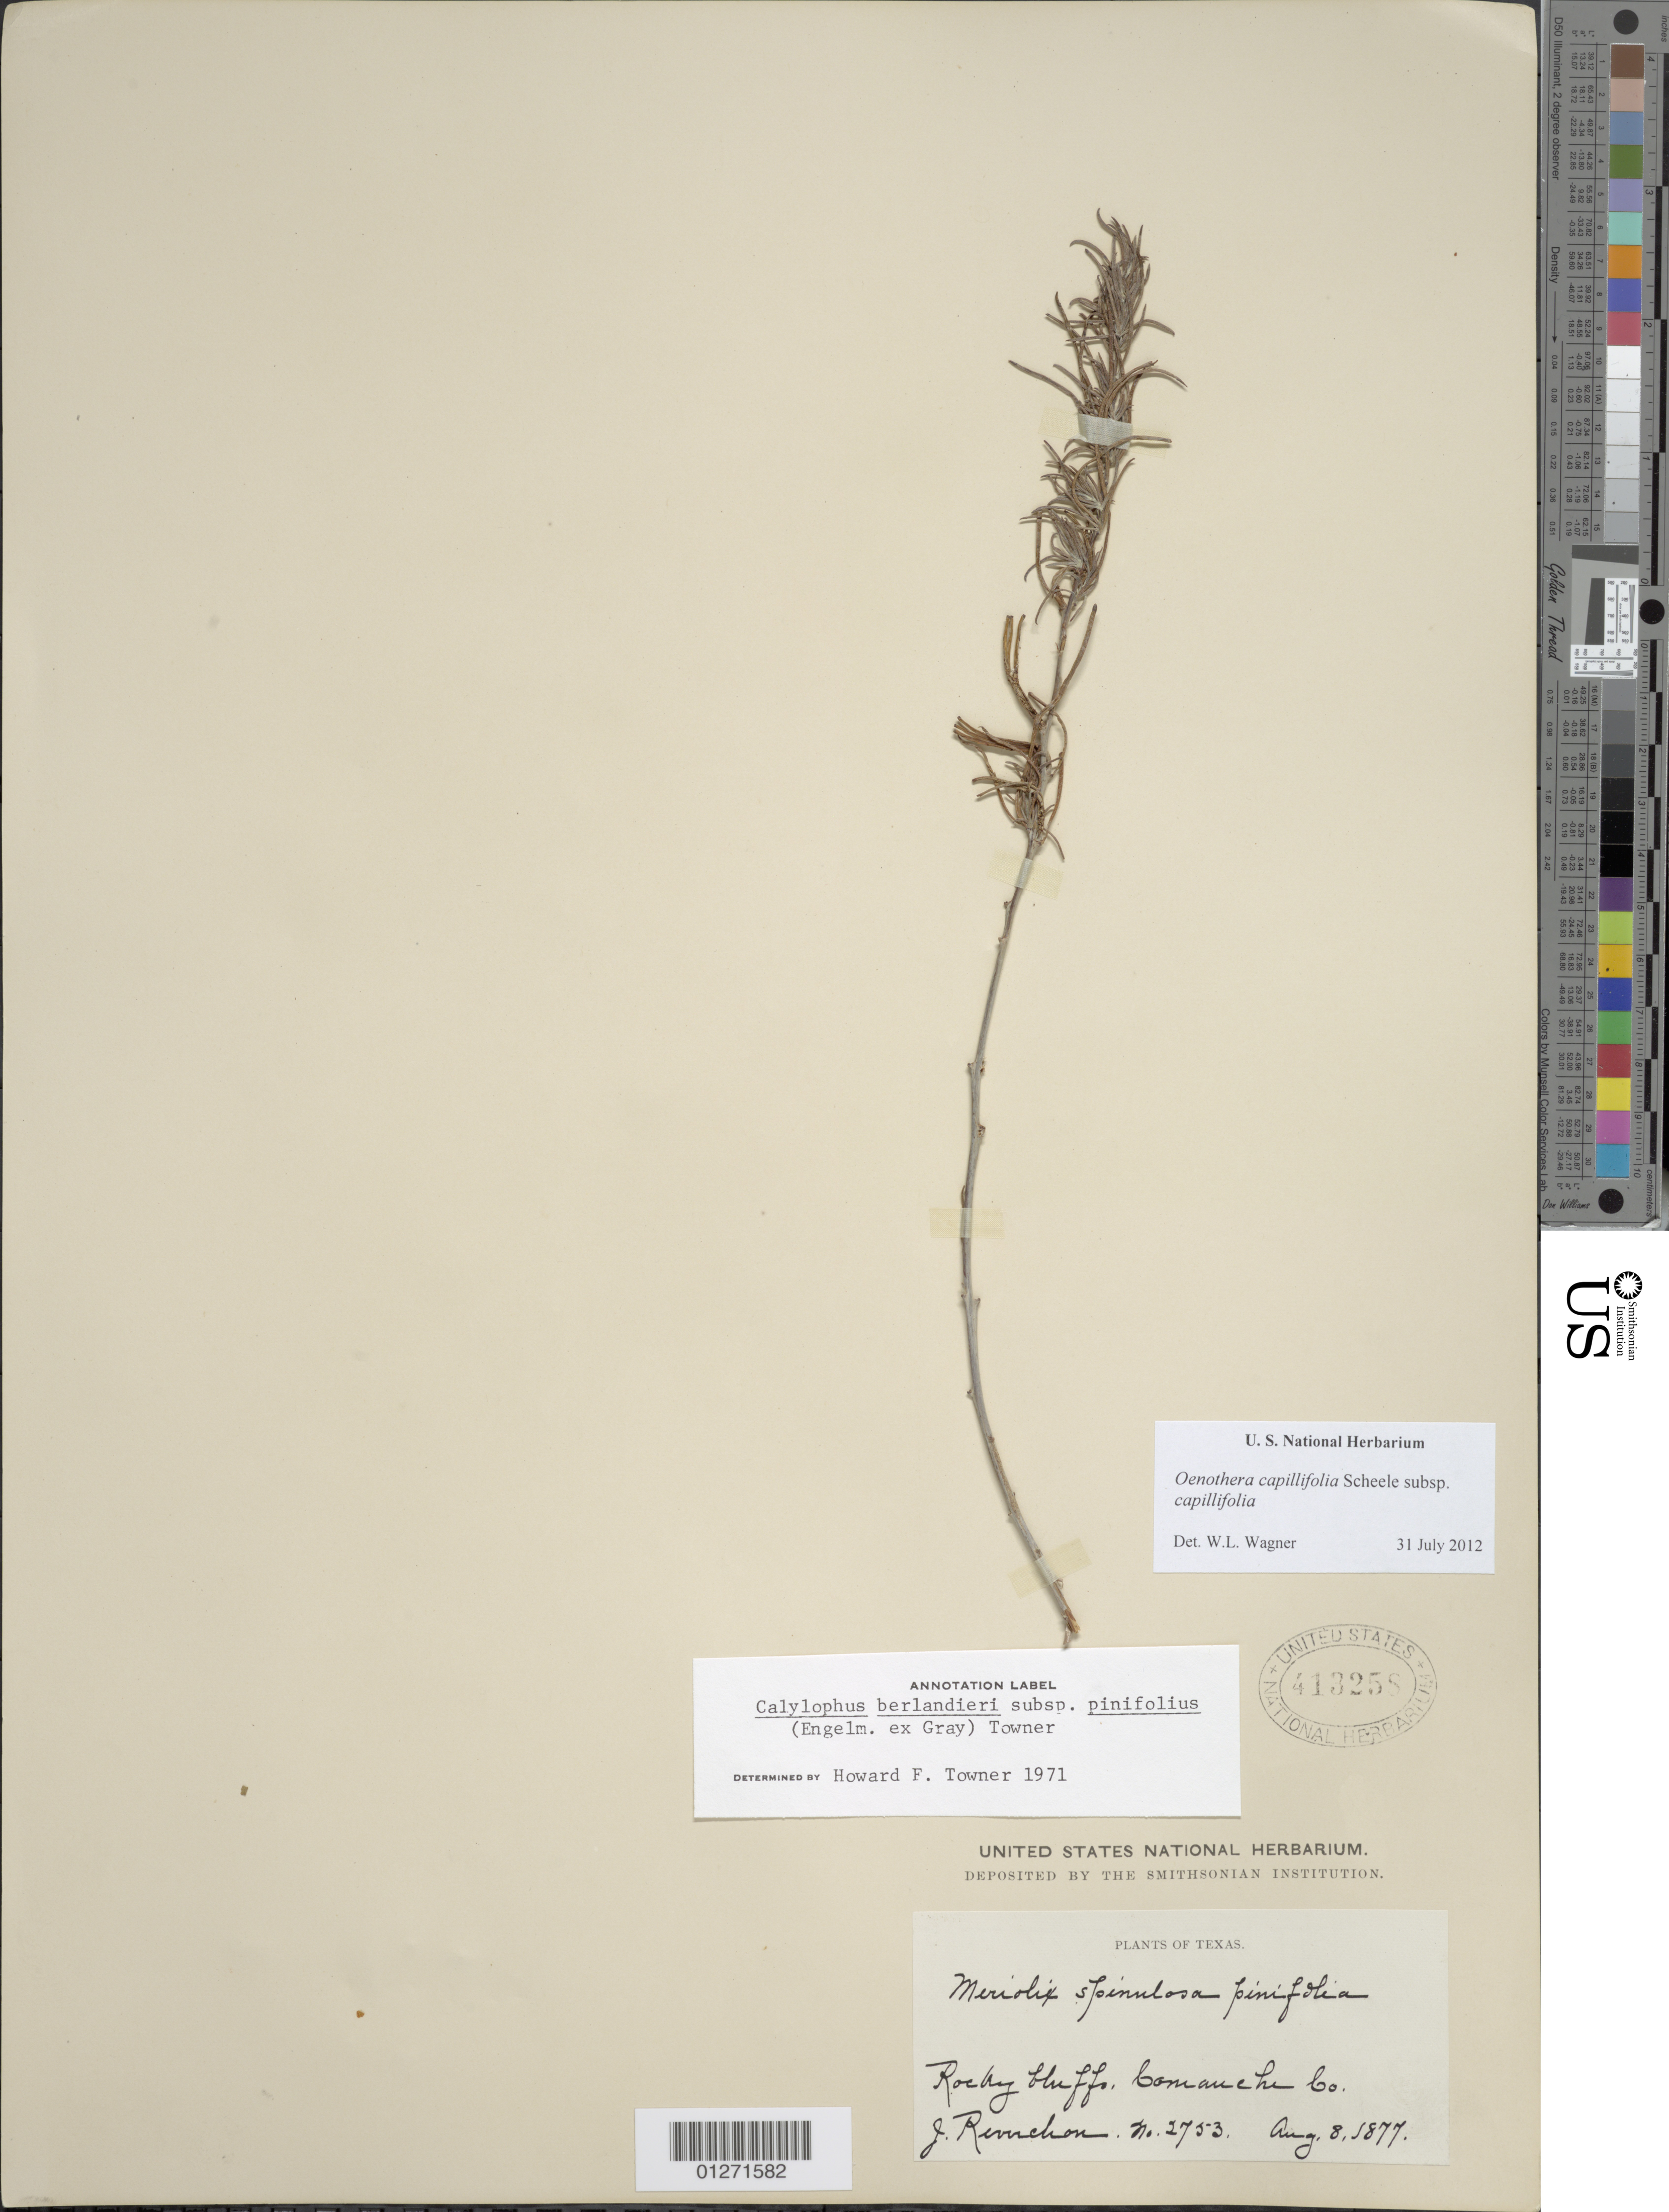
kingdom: Plantae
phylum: Tracheophyta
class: Magnoliopsida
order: Myrtales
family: Onagraceae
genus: Oenothera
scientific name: Oenothera capillifolia subsp. capillifolia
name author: Scheele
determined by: Wagner, W. L., (BOT), Smithsonian Institution - National Museum of Natural History (UNITED STATES)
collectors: J. Reverchon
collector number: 2753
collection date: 1877-08-08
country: United States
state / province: Texas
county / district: Comanche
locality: Rocky bluffs.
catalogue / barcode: US 413258